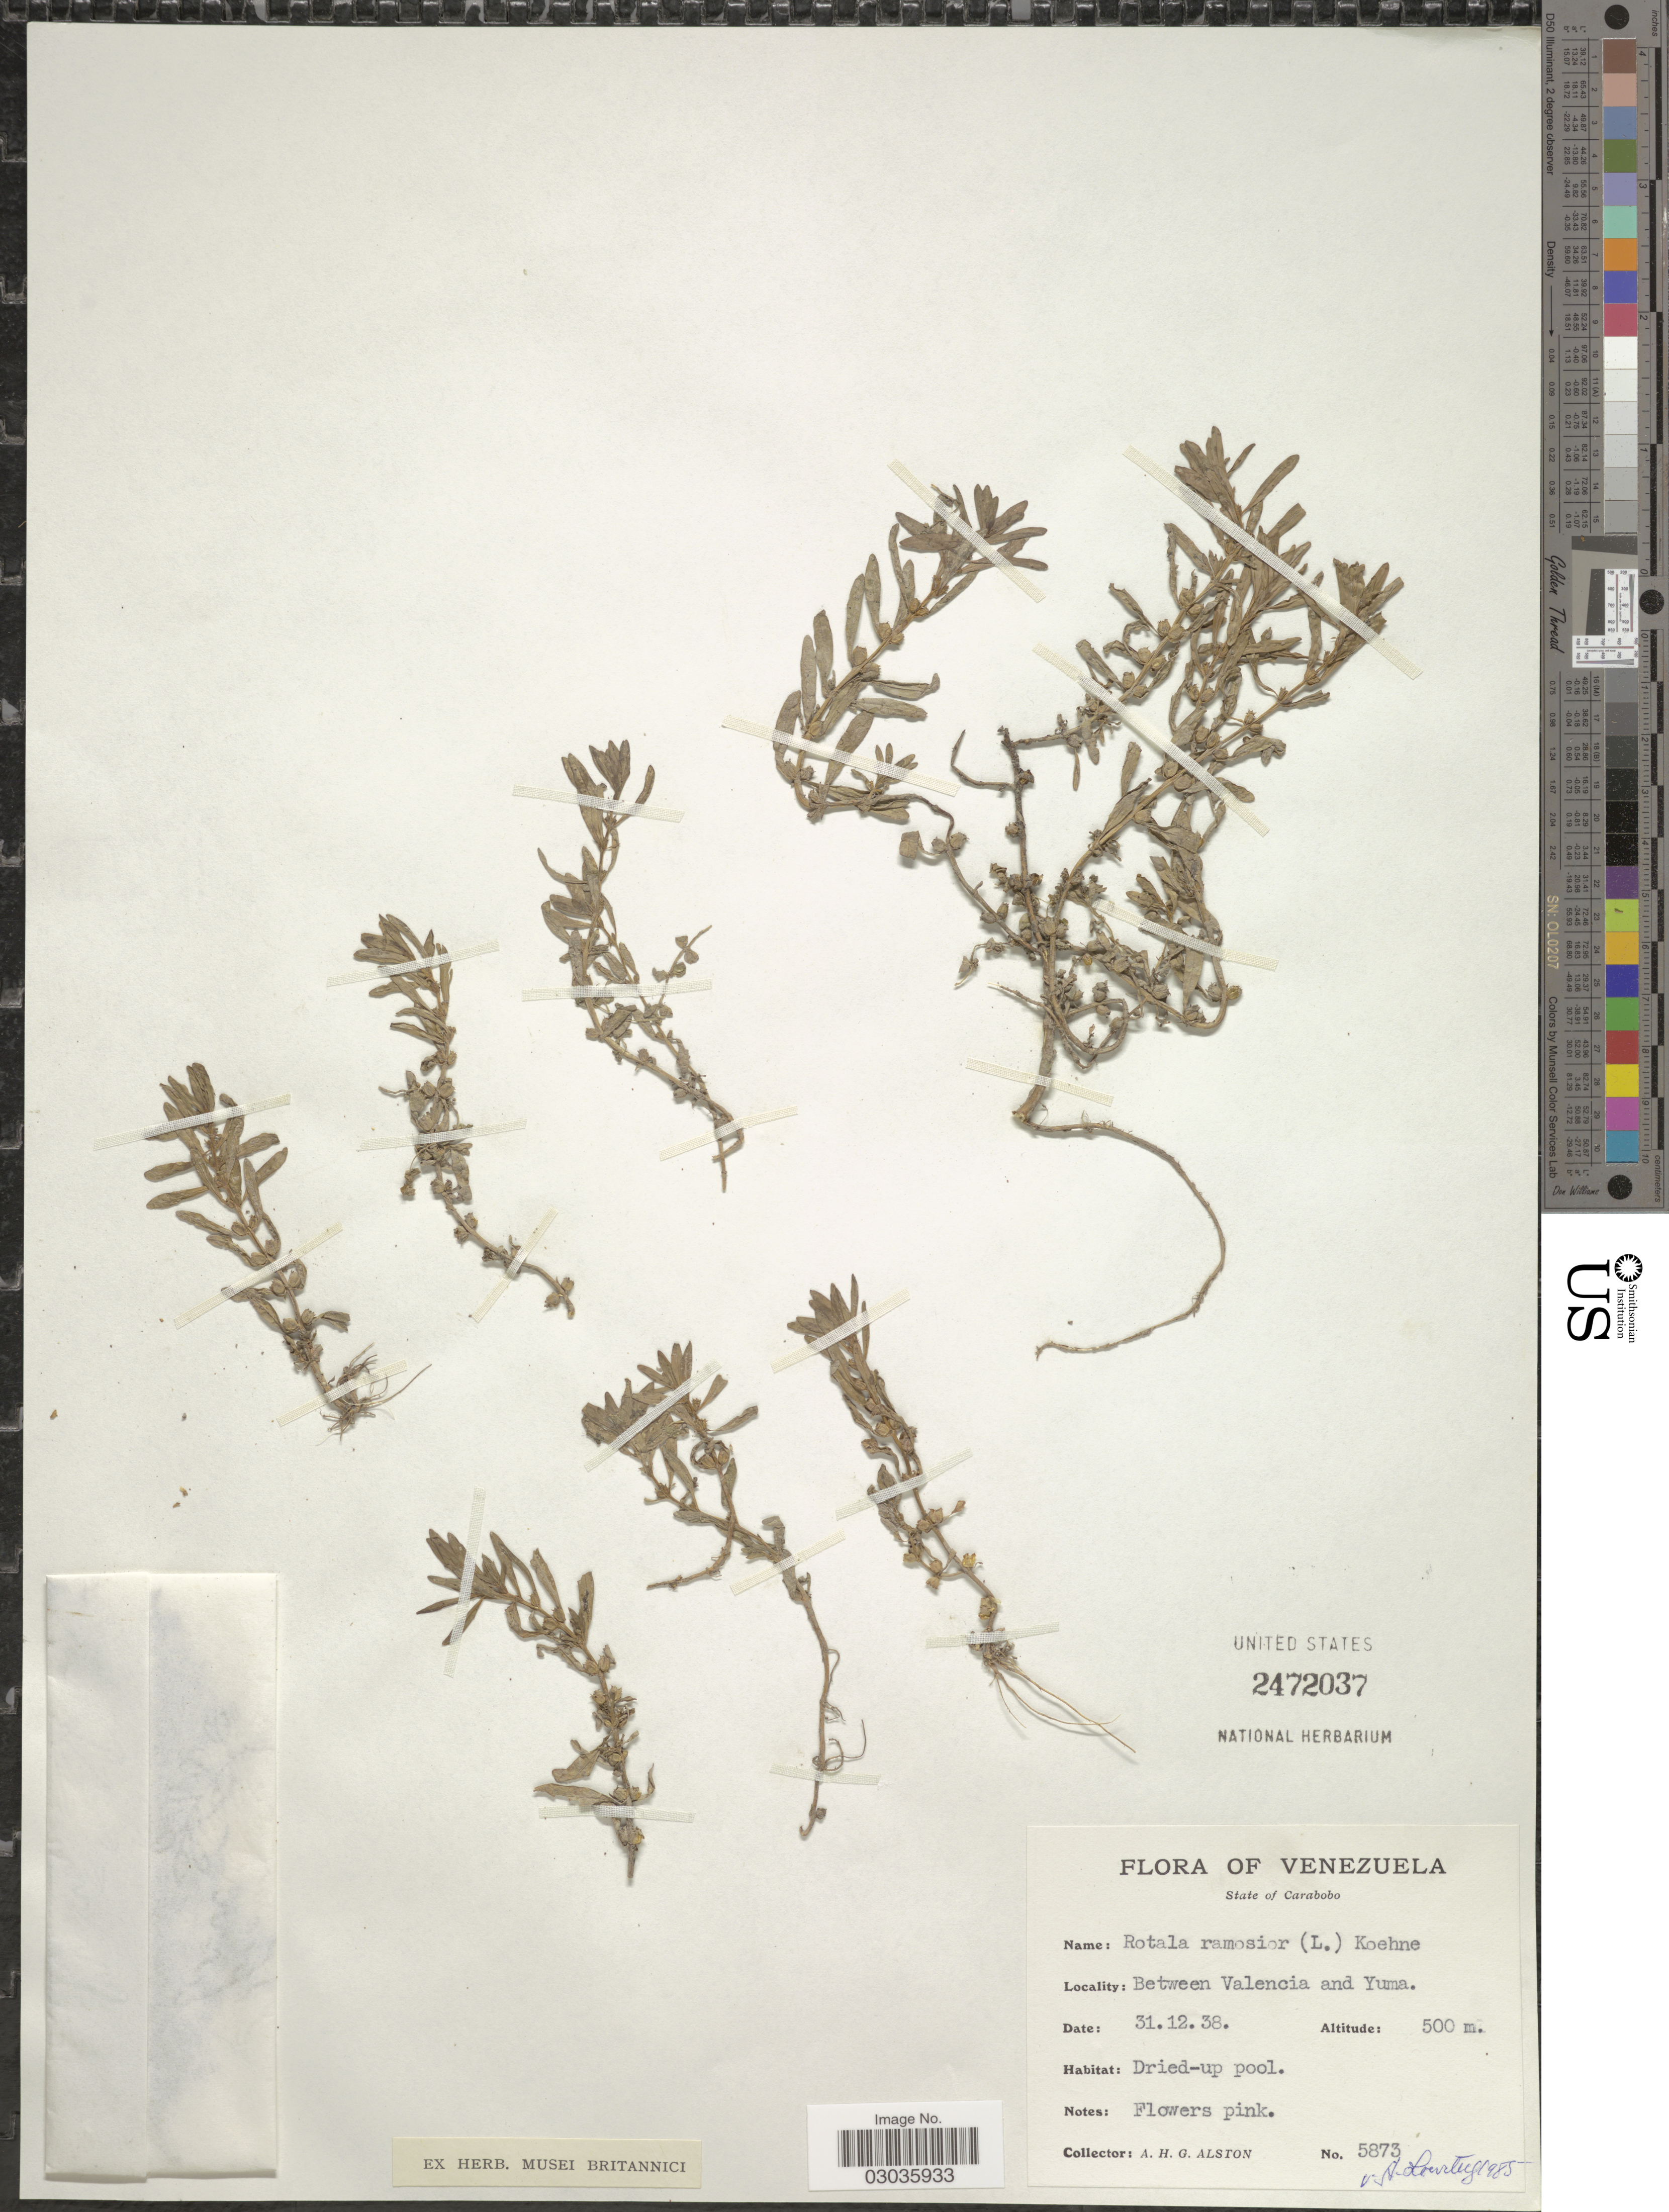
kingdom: Plantae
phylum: Tracheophyta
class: Magnoliopsida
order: Myrtales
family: Lythraceae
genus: Rotala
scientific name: Rotala ramosior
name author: (L.) Koehne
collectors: A. H. Alston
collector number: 5873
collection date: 1938-12-31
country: Venezuela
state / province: Carabobo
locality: Between Valencia and Yuma.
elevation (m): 500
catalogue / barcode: US 2472037